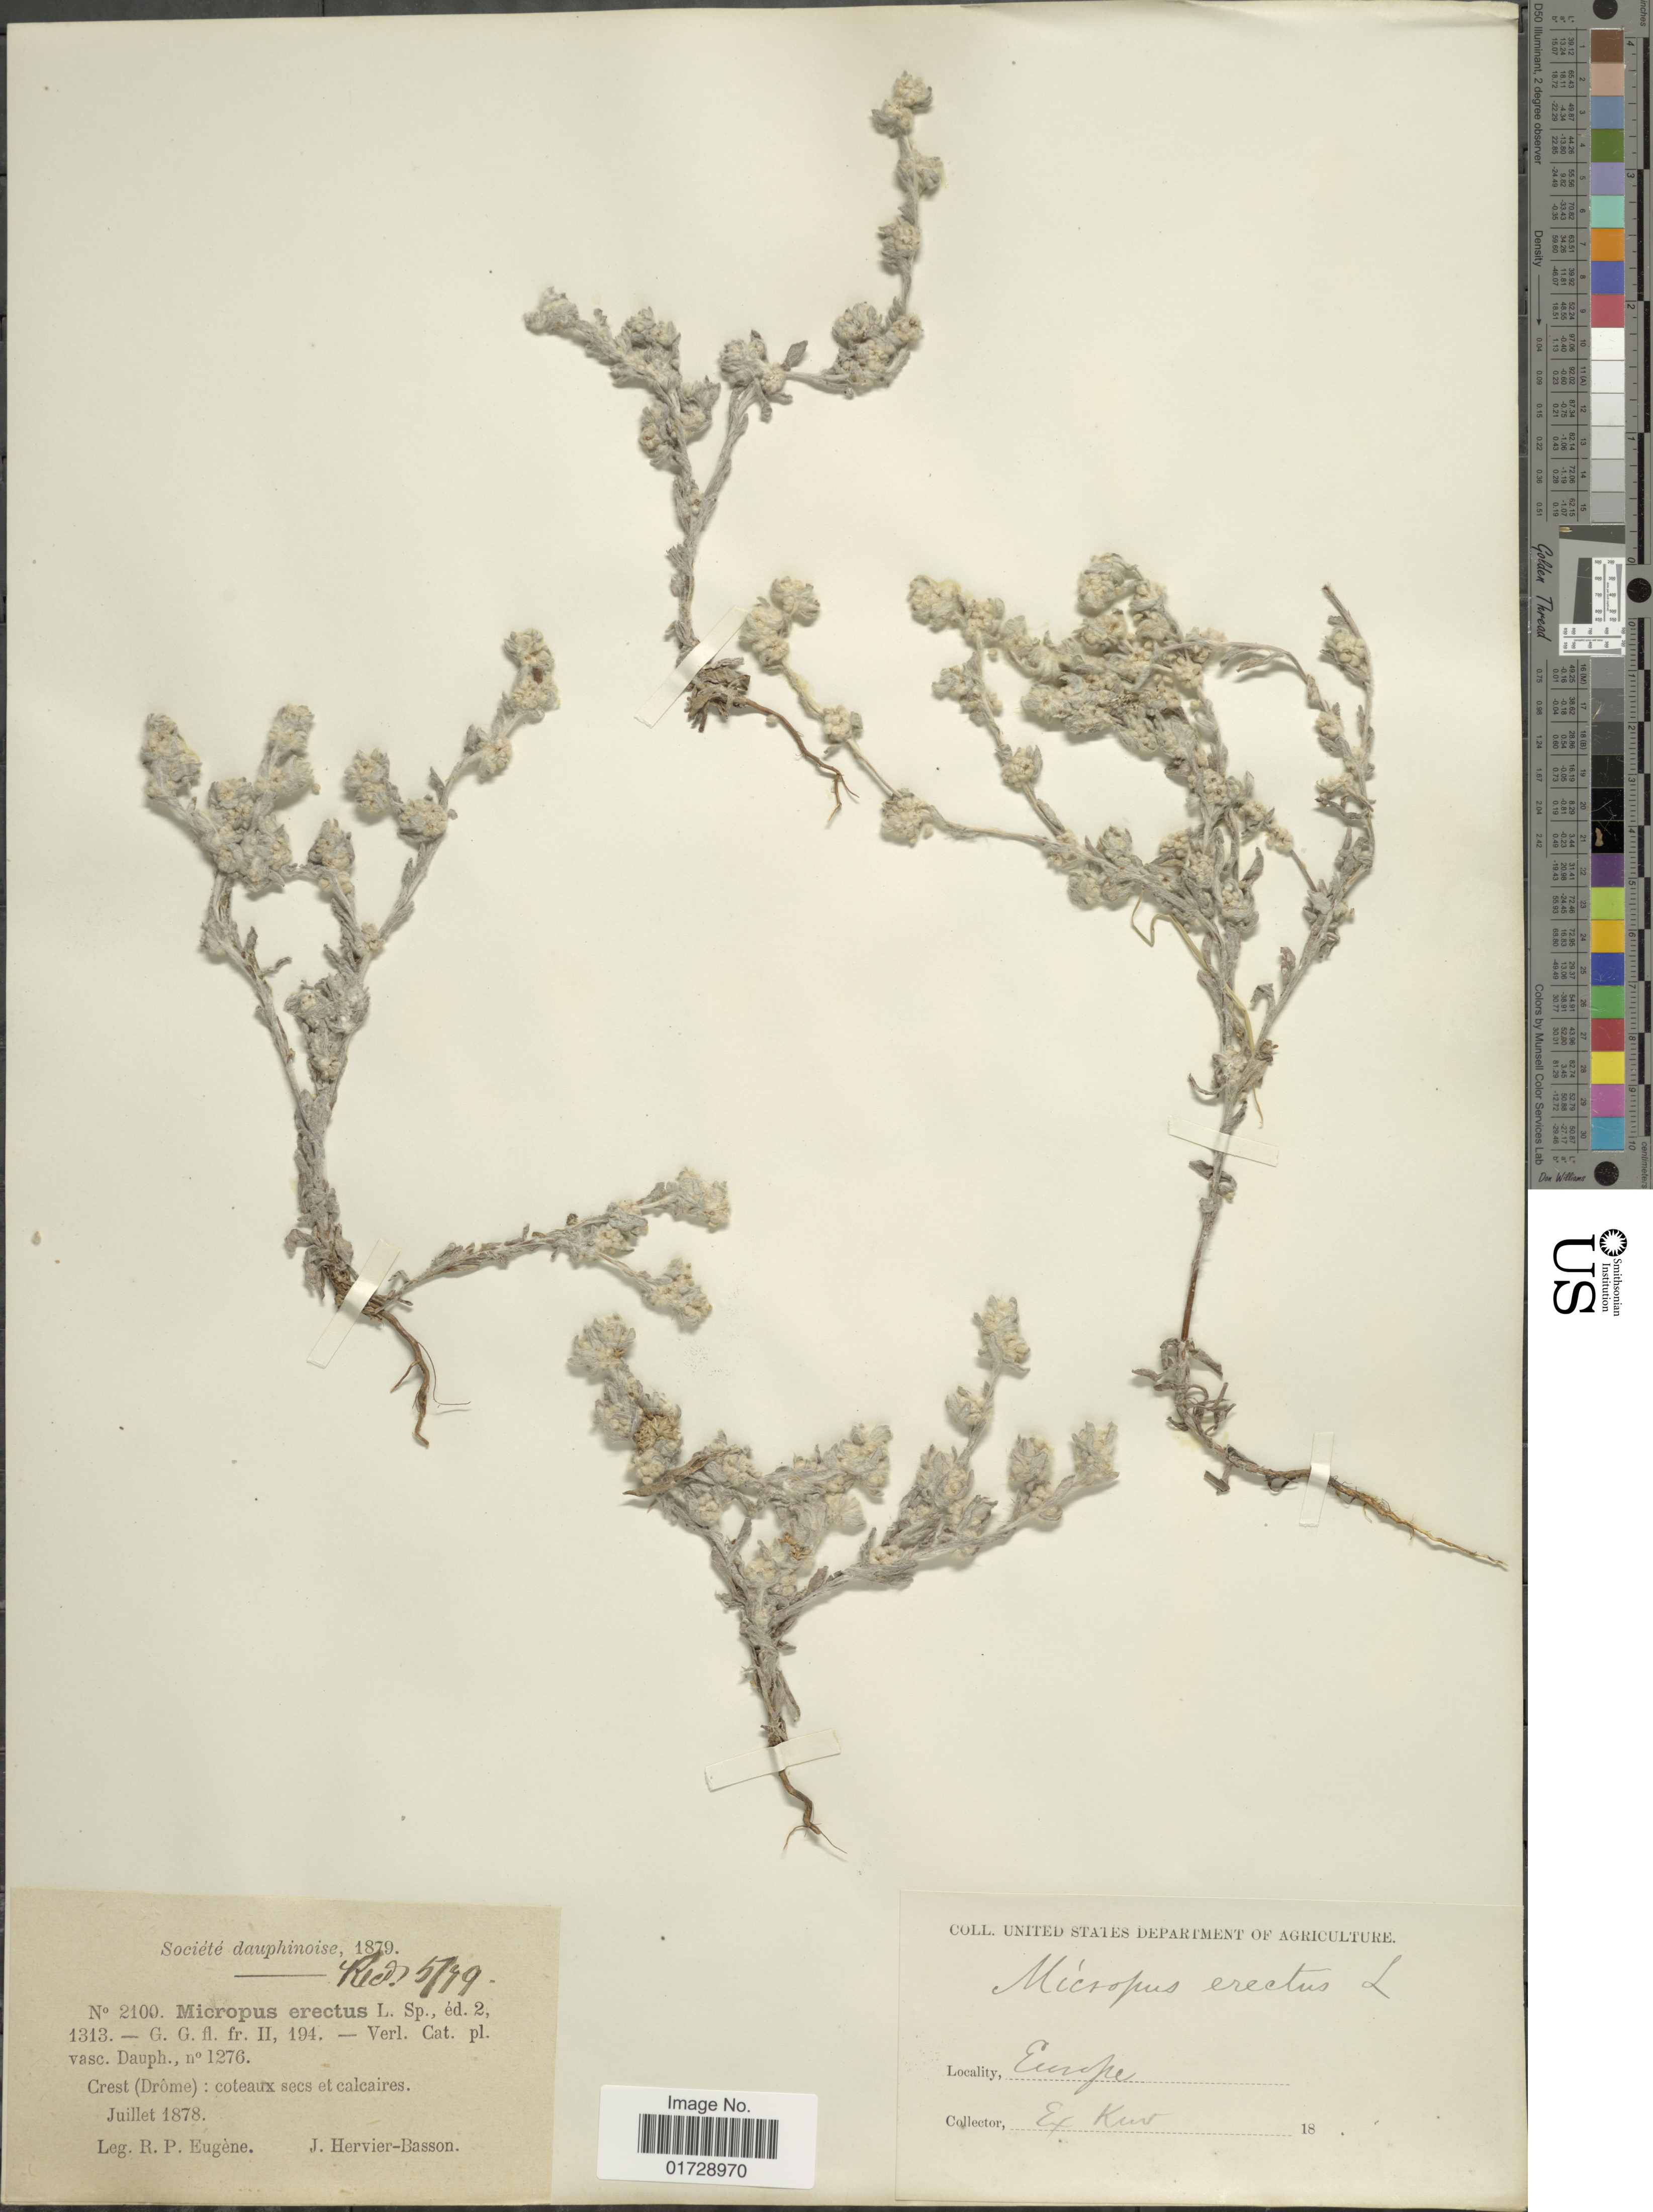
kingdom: Plantae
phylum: Tracheophyta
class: Magnoliopsida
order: Asterales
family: Asteraceae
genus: Micropus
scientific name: Micropus erectus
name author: L.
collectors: R. Eugene & J. Hervier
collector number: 2100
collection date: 1878-07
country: France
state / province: Auvergne-Rhône-Alpes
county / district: Drôme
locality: Crest (Drome): coteaux secs et calcaires